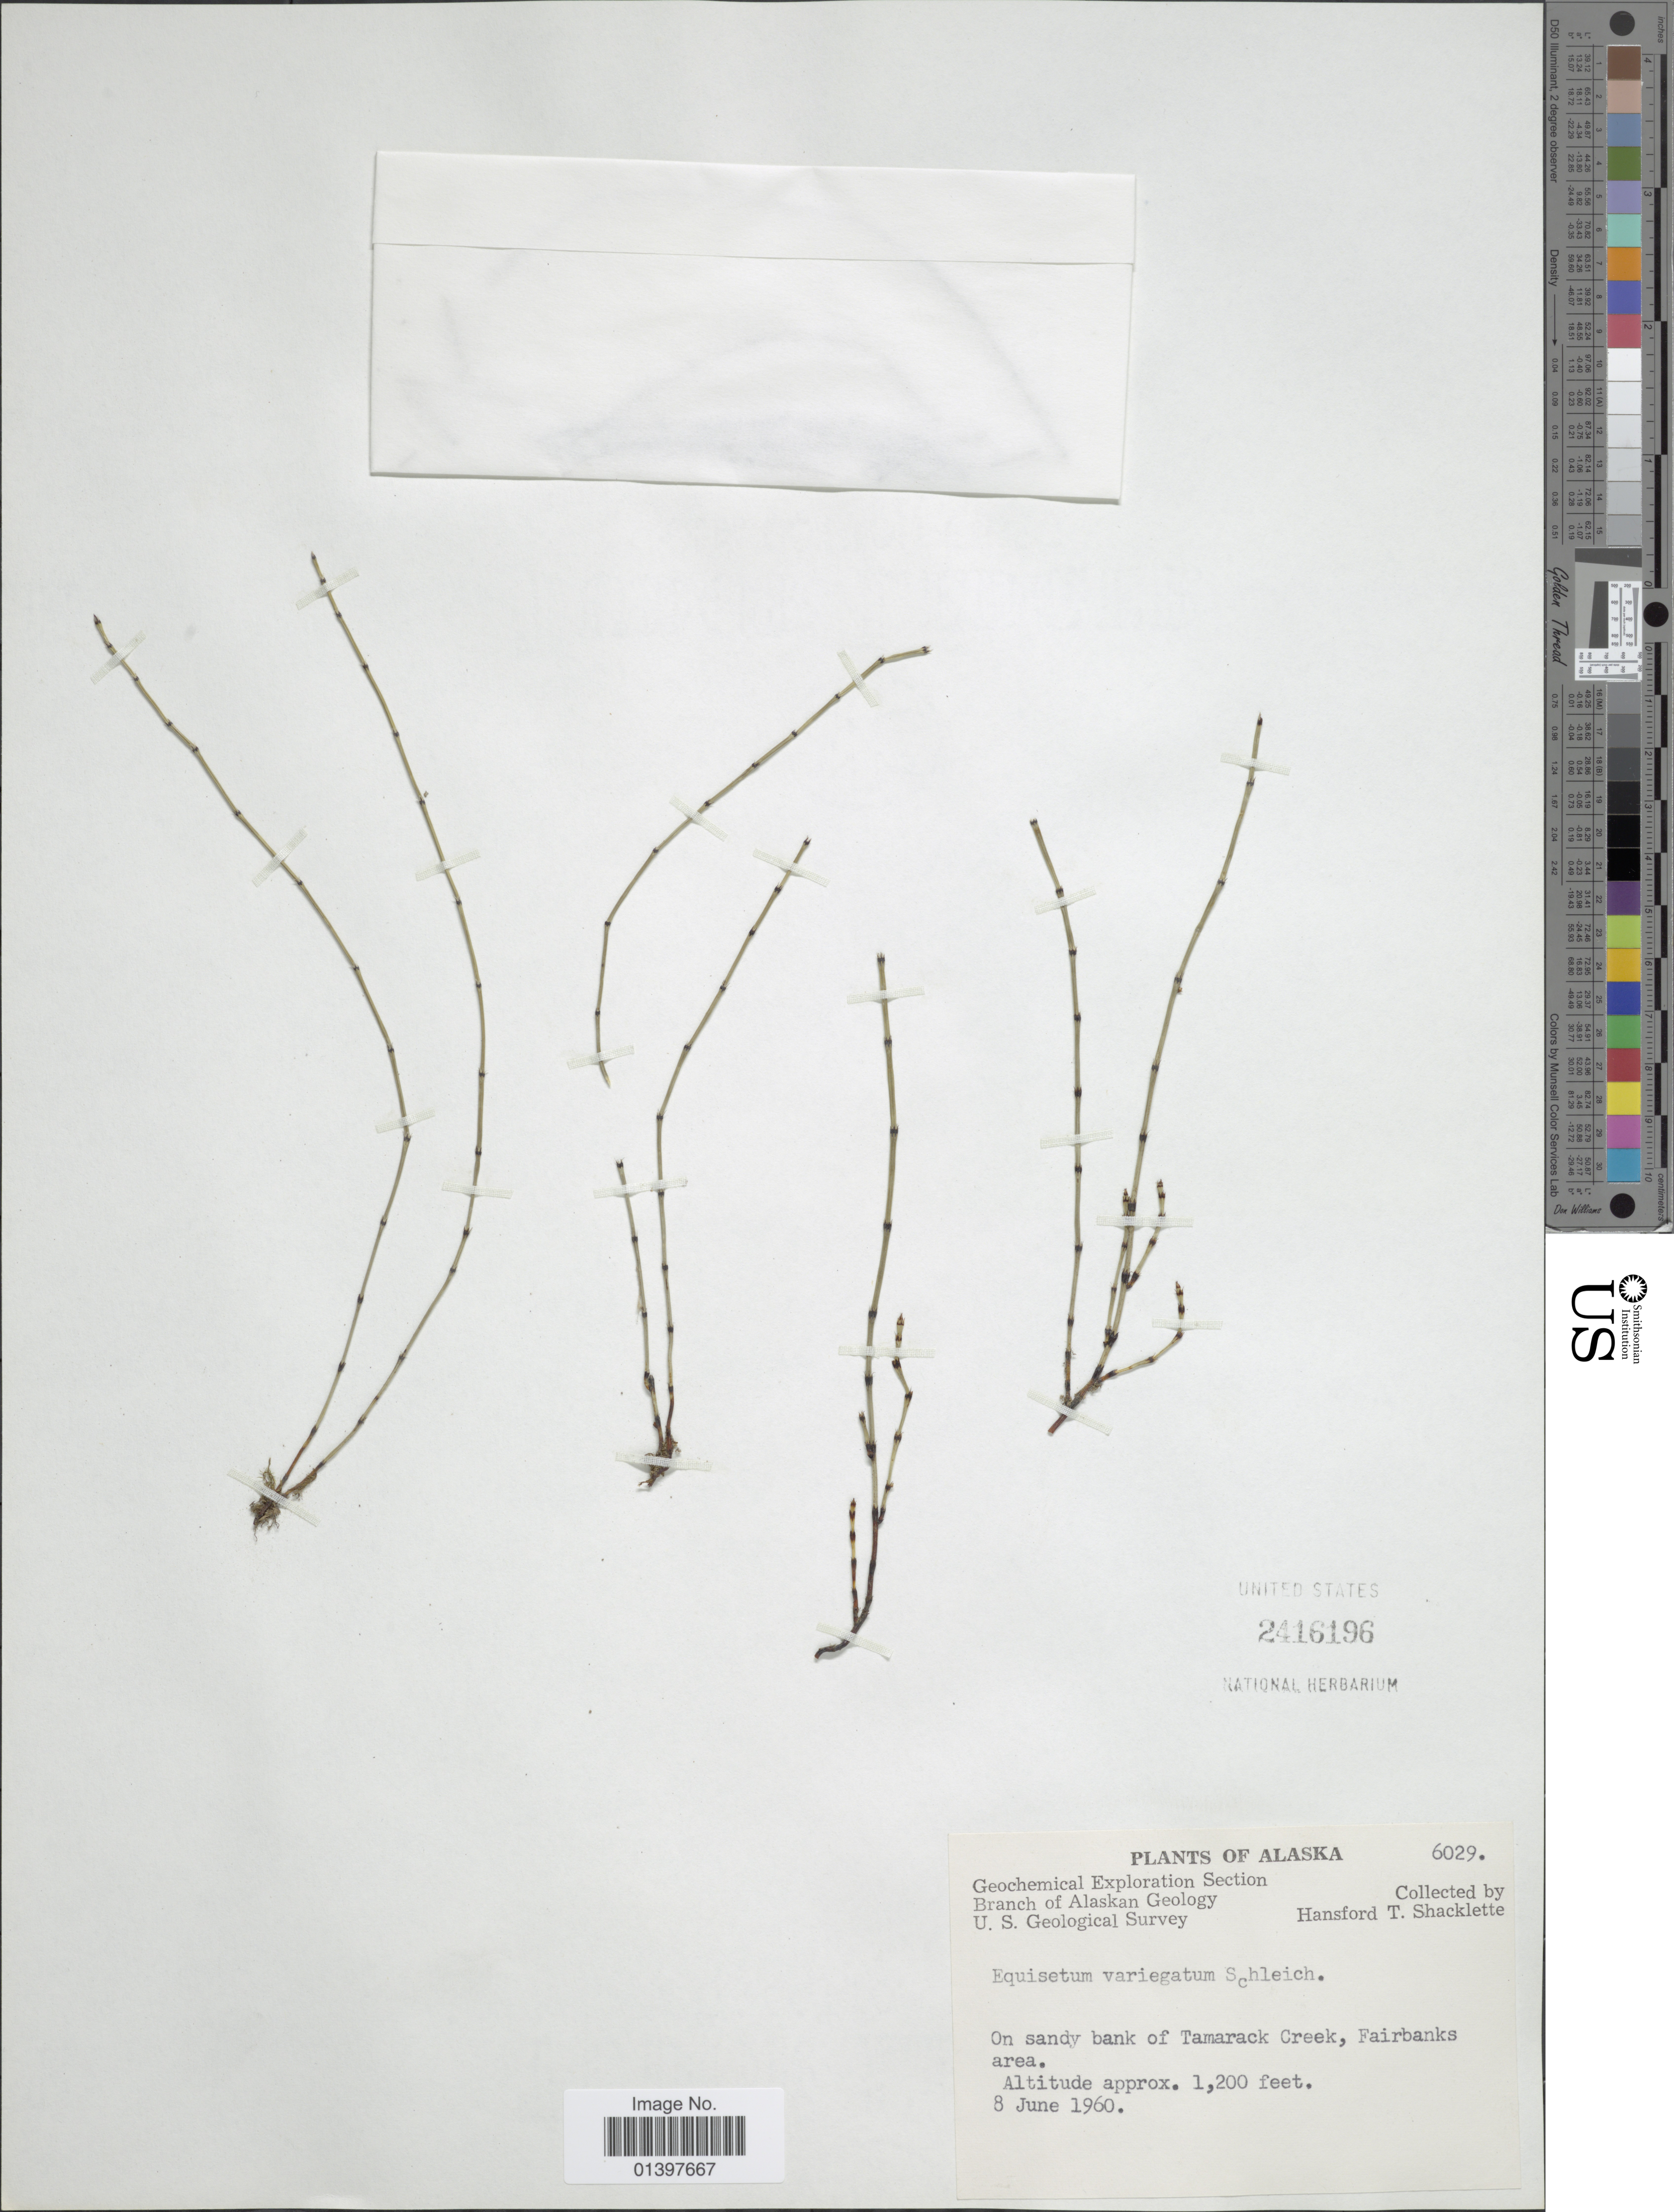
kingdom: Plantae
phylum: Tracheophyta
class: Polypodiopsida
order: Equisetales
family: Equisetaceae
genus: Equisetum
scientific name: Equisetum variegatum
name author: Schleich. ex F. Weber & D. Mohr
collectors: H. Shacklette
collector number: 6029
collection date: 1960-06-08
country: United States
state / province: Alaska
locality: On sandy bank of Tamarack Creek, Fairbanks area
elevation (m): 366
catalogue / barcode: US 2416196